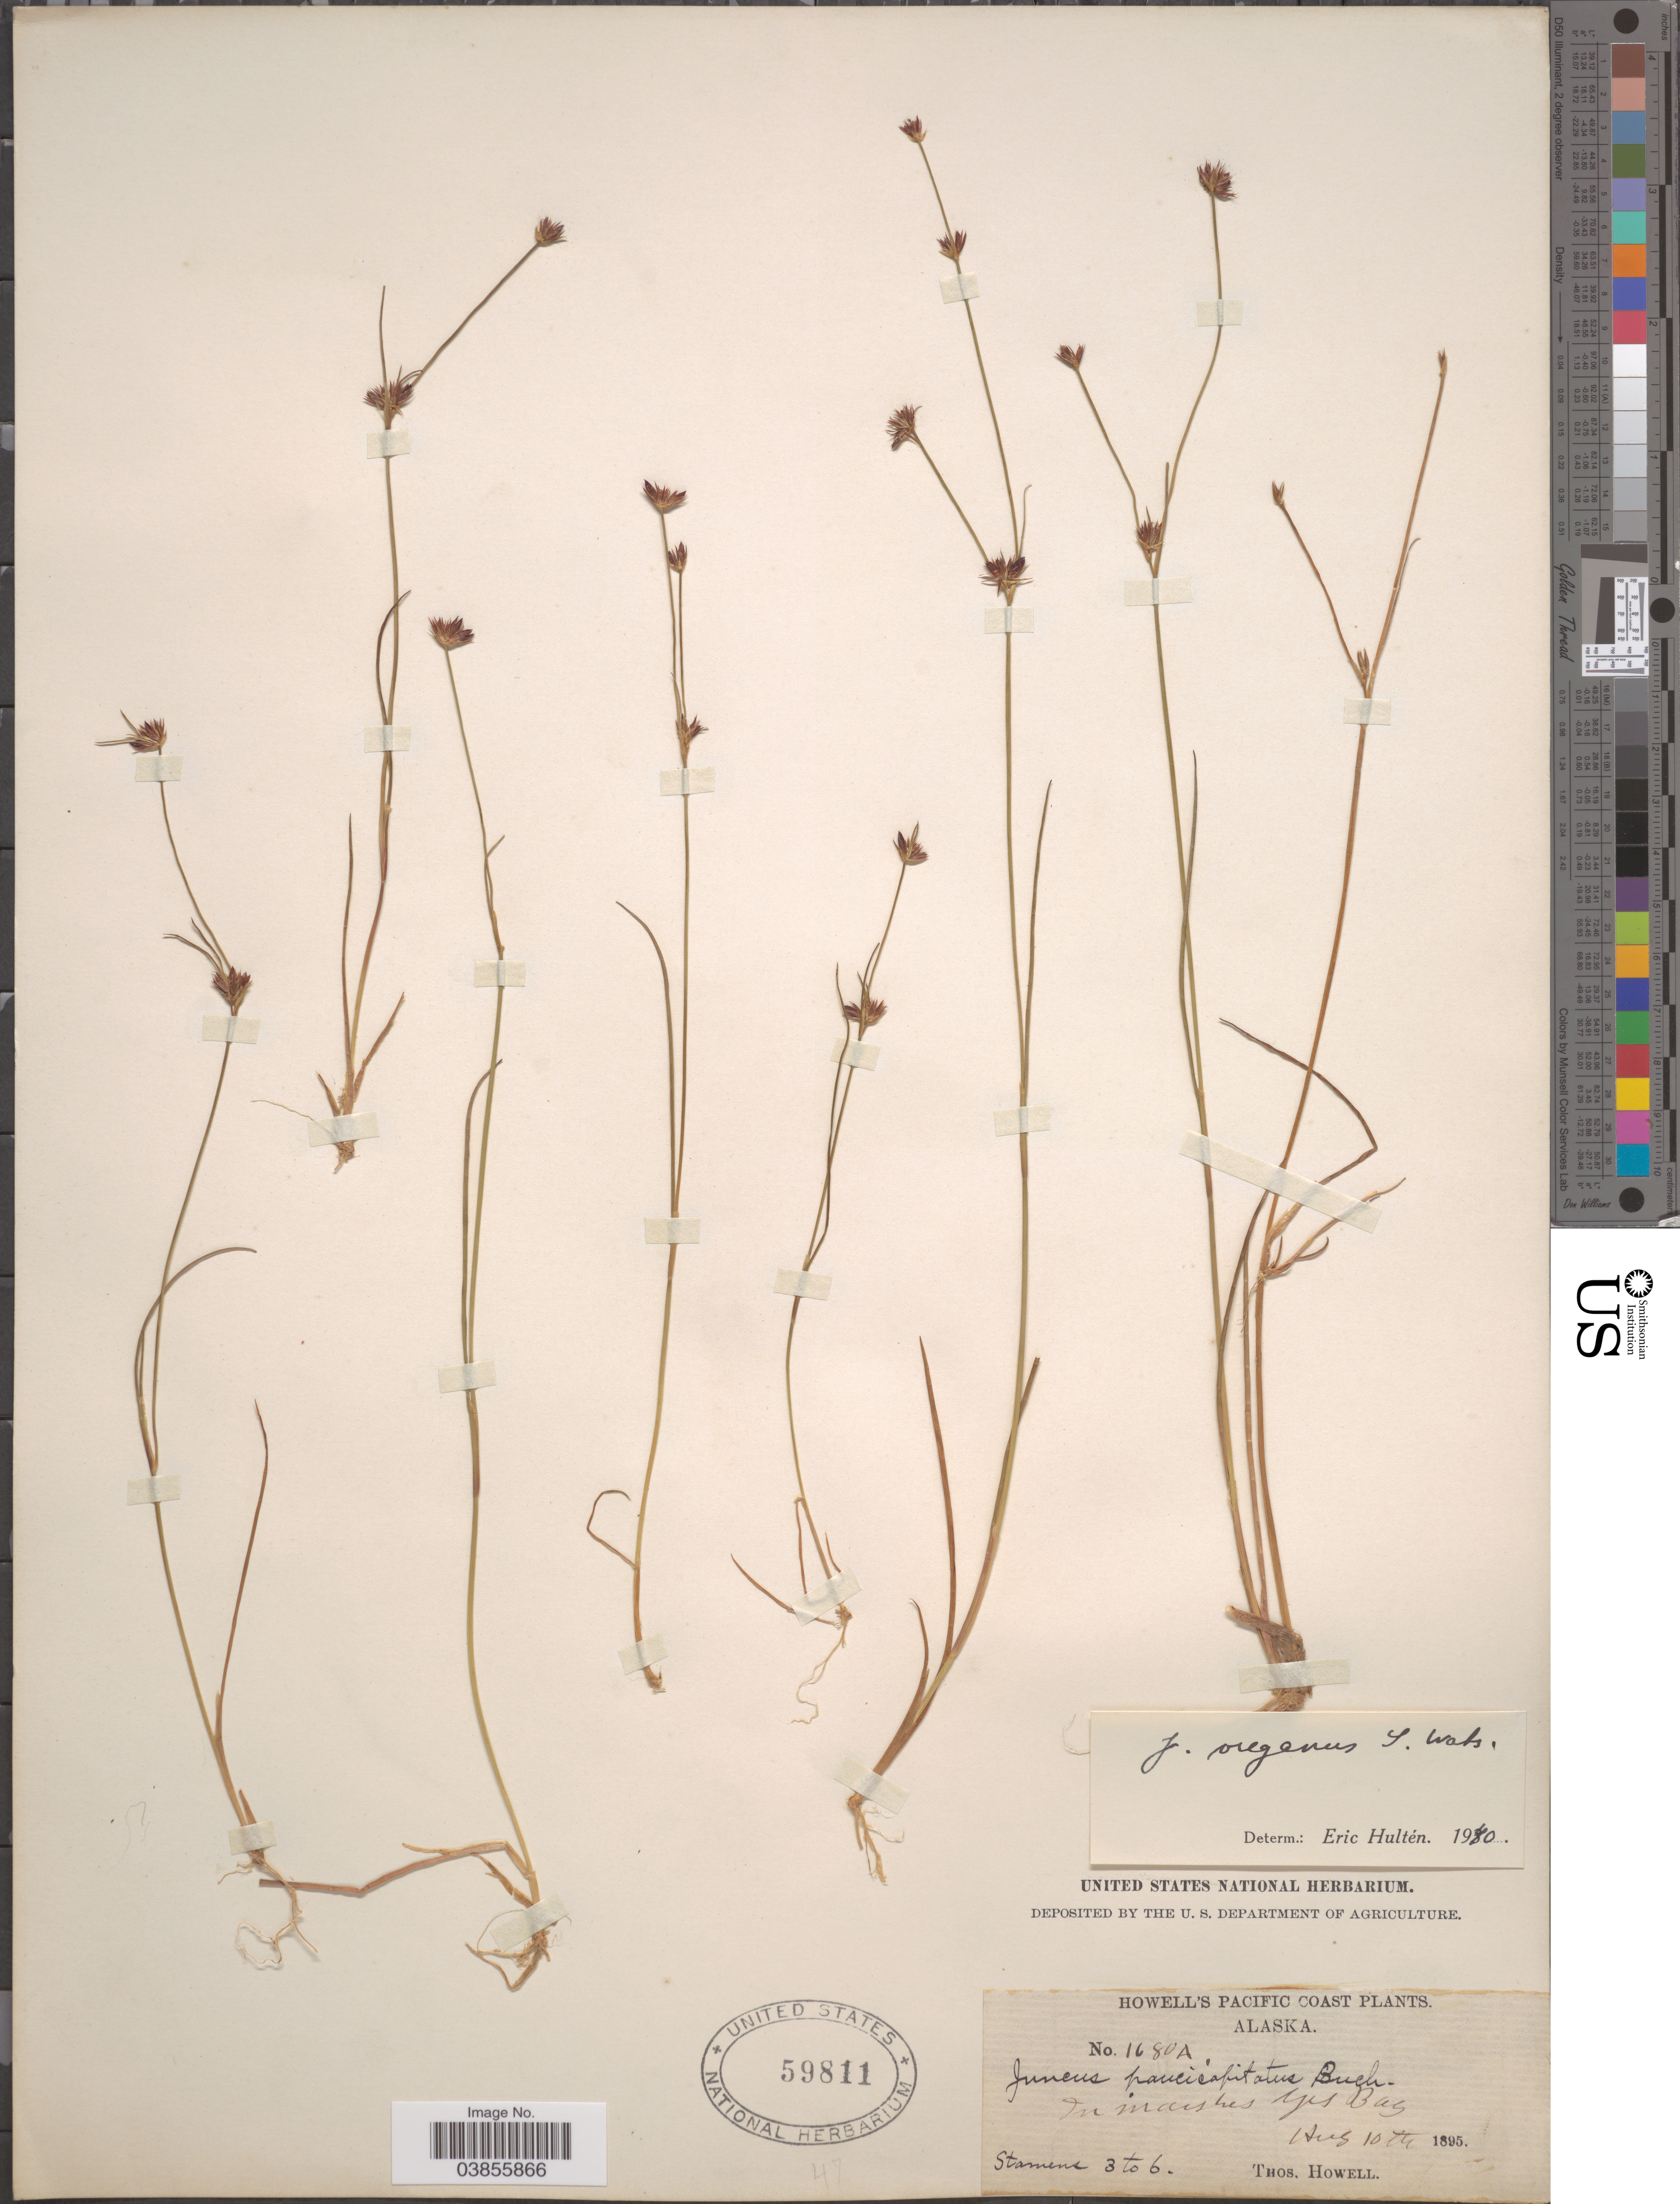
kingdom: Plantae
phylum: Tracheophyta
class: Liliopsida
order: Poales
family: Juncaceae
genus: Juncus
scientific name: Juncus oreganus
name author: S. Watson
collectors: T. Howell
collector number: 1680A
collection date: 1895-08-10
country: United States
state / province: Alaska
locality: Pacific Coast. In marshes Yes Bay.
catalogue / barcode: US 59811